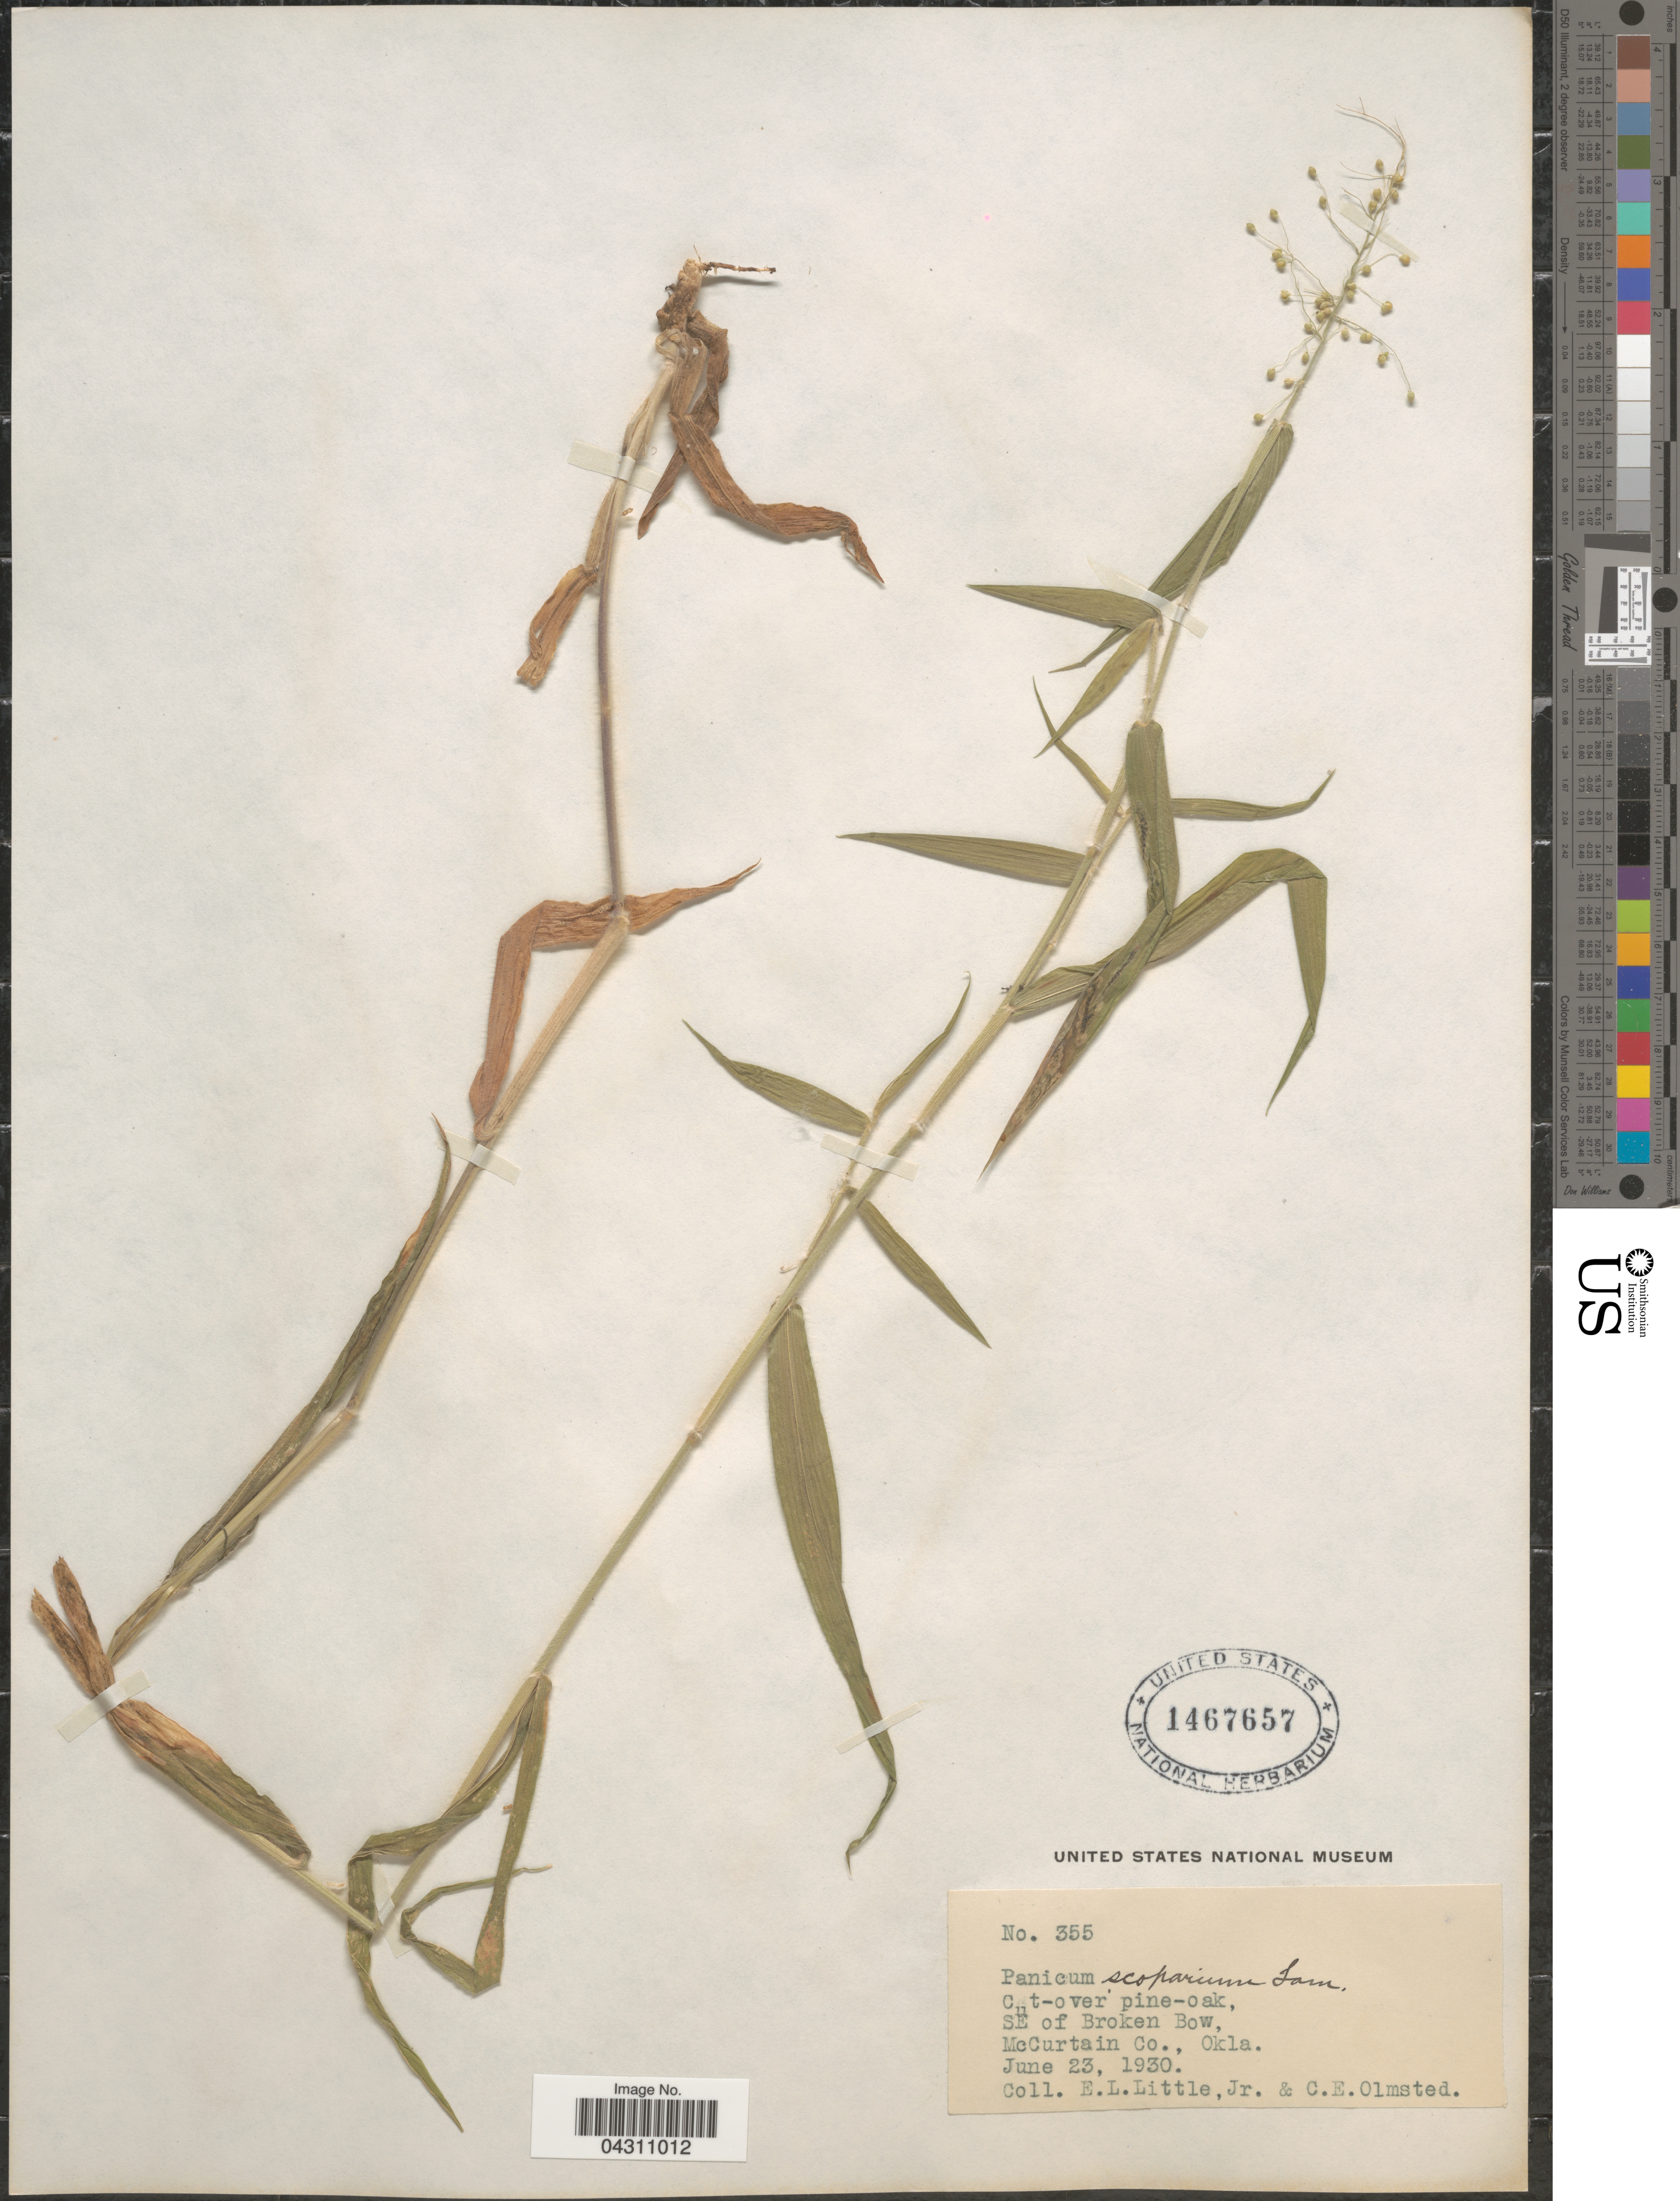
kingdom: Plantae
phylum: Tracheophyta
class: Liliopsida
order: Poales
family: Poaceae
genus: Dichanthelium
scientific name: Dichanthelium scoparium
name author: (Lam.) Gould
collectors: E. L. Little & C. Olmsted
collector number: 355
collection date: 1930-06-23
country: United States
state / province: Oklahoma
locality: Cut-over pine-oak, SE of Broken Bow, McCurtain Co.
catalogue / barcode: US 1467657